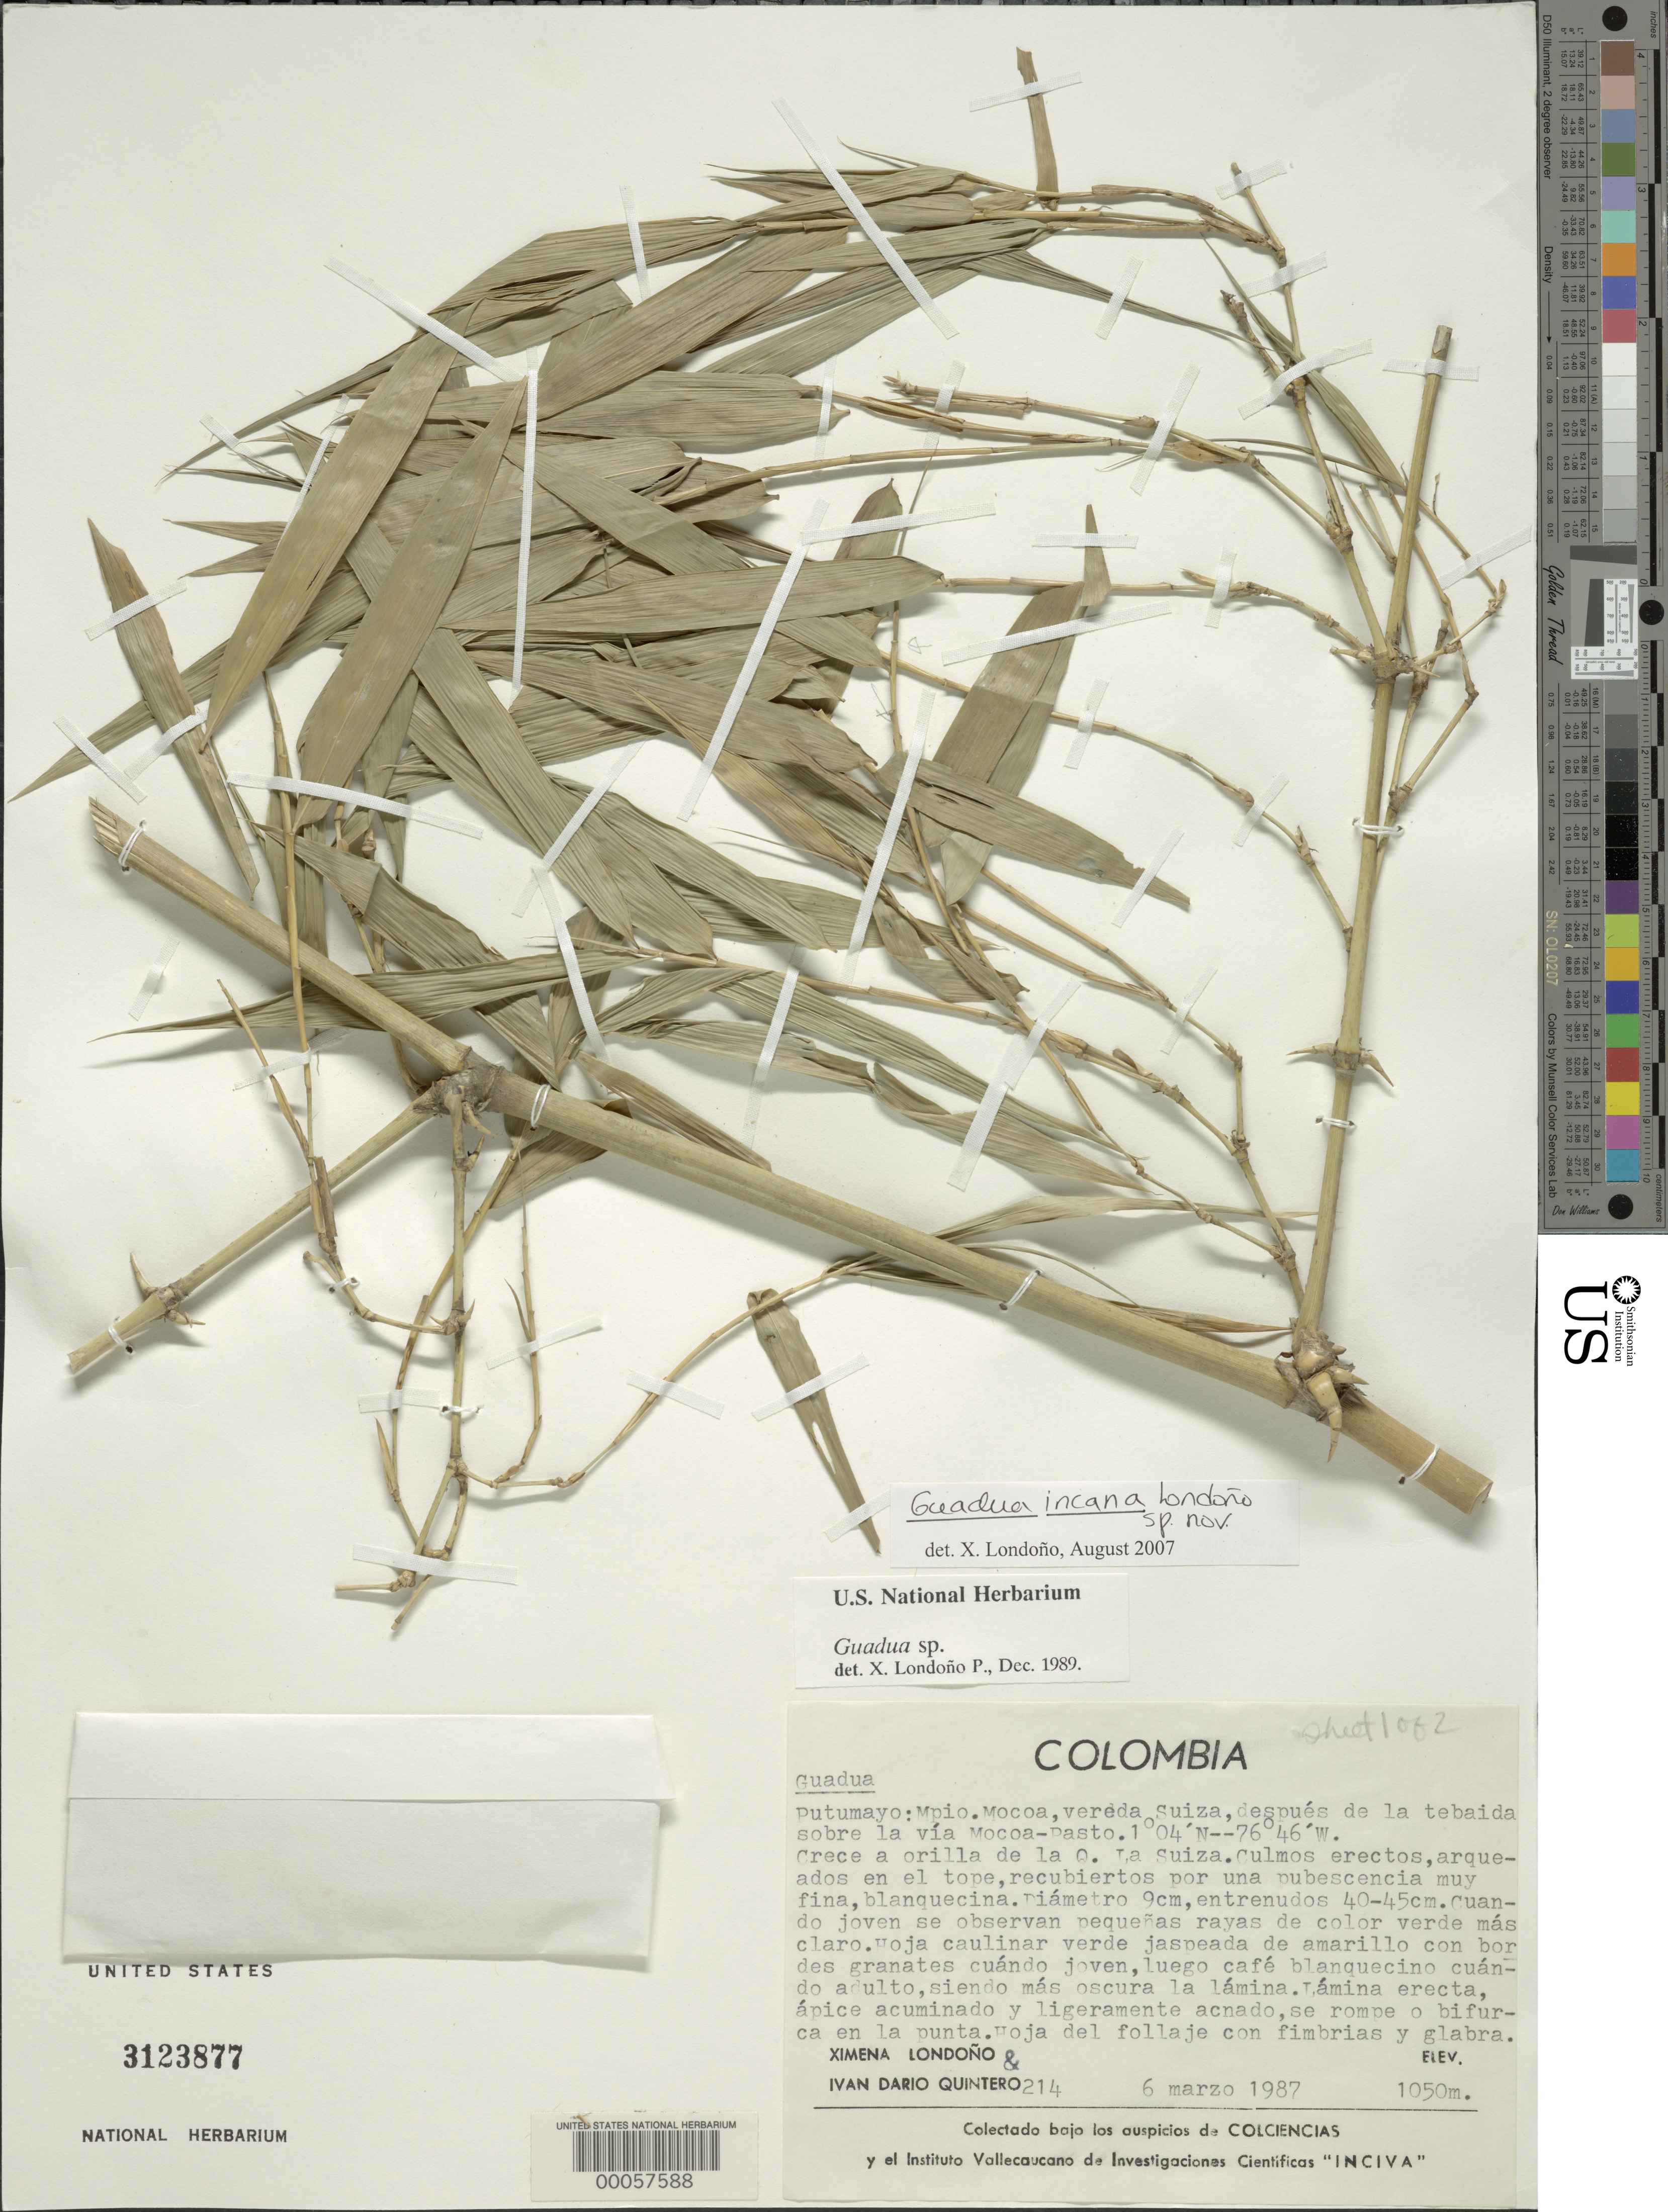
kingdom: Plantae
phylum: Tracheophyta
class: Liliopsida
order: Poales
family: Poaceae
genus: Guadua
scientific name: Guadua incana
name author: Londoño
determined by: Londoño, X., (TULV), Jardin Botanico "Juan Maria Cespedes"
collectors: X. Londoño & I. Quintero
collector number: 214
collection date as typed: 06 Mar 1987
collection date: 1987-03-06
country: Colombia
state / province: Putumayo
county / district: Mocoa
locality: Mun. Mocoa, Suiza Trail, near the Mocoa-Pasto Road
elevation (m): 1050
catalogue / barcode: US 3123877